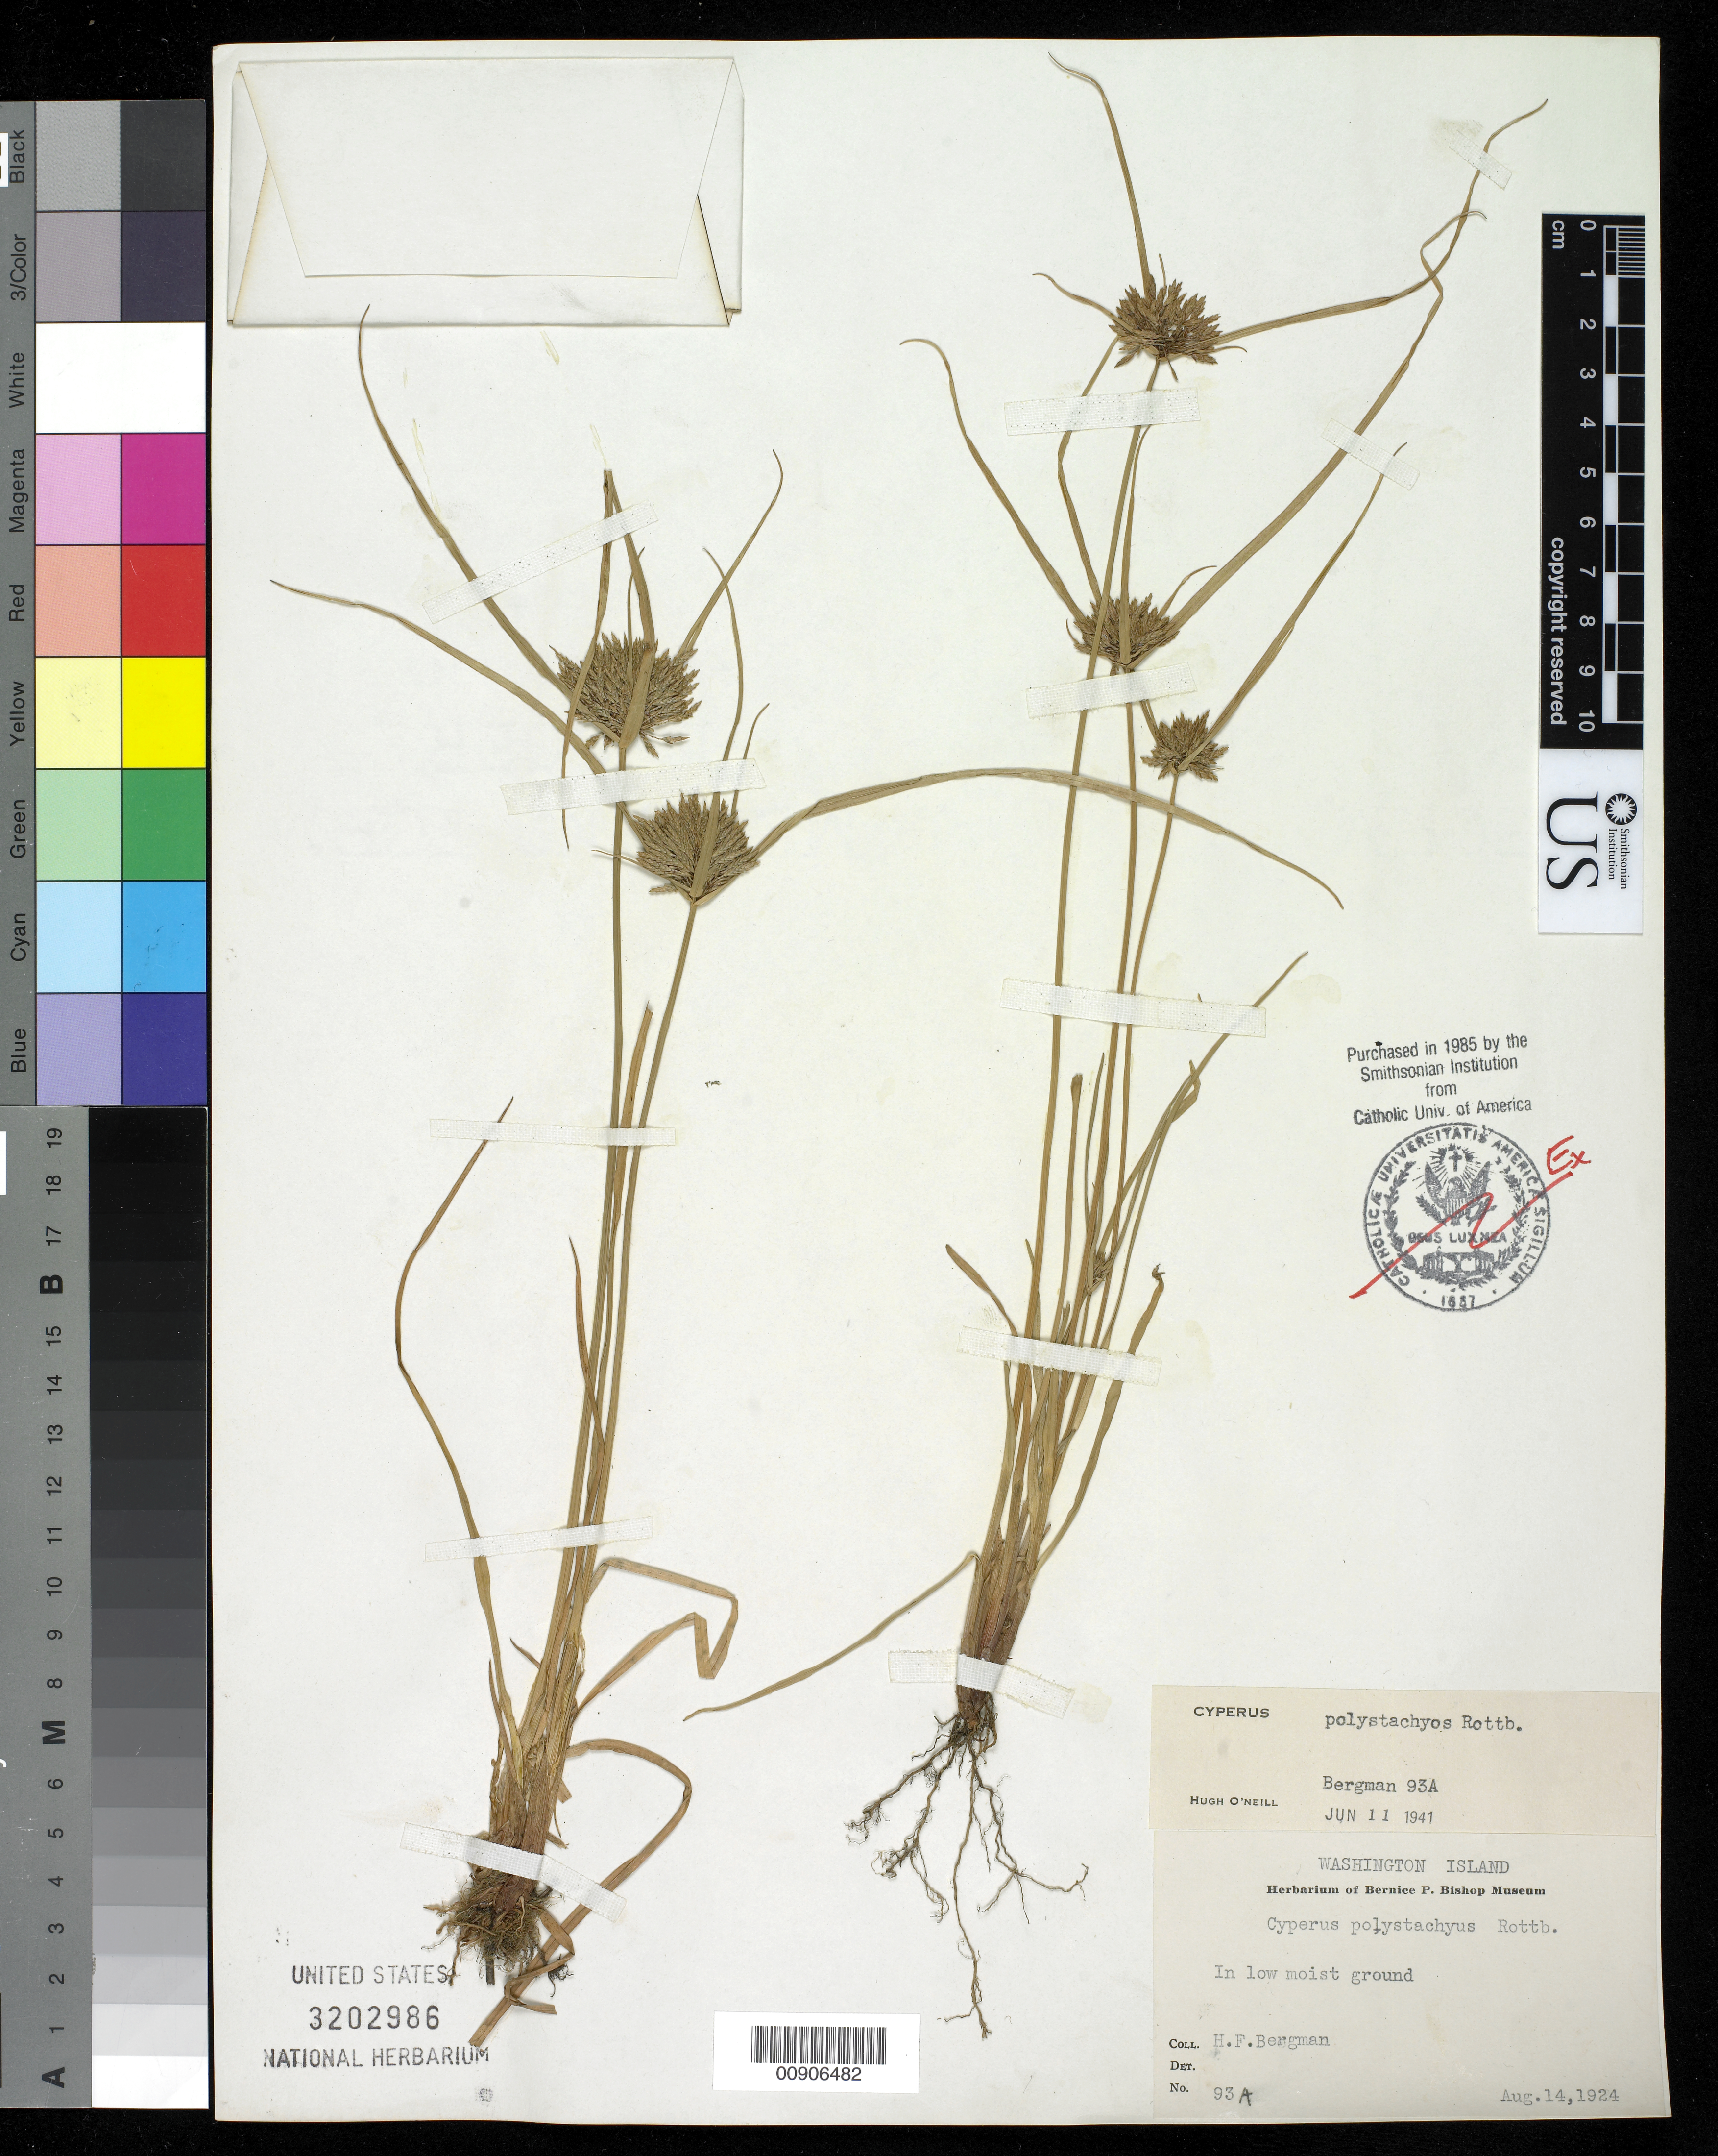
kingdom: Plantae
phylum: Tracheophyta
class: Liliopsida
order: Poales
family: Cyperaceae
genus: Cyperus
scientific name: Cyperus polystachyos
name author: Rottb.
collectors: H. Bergman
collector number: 93A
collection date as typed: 14 Aug 1924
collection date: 1924-08-14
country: Kiribati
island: Teraina [Washington Island]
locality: Label only gives island not country. Three" Washington Island" in the Pacific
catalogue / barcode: US 3202986